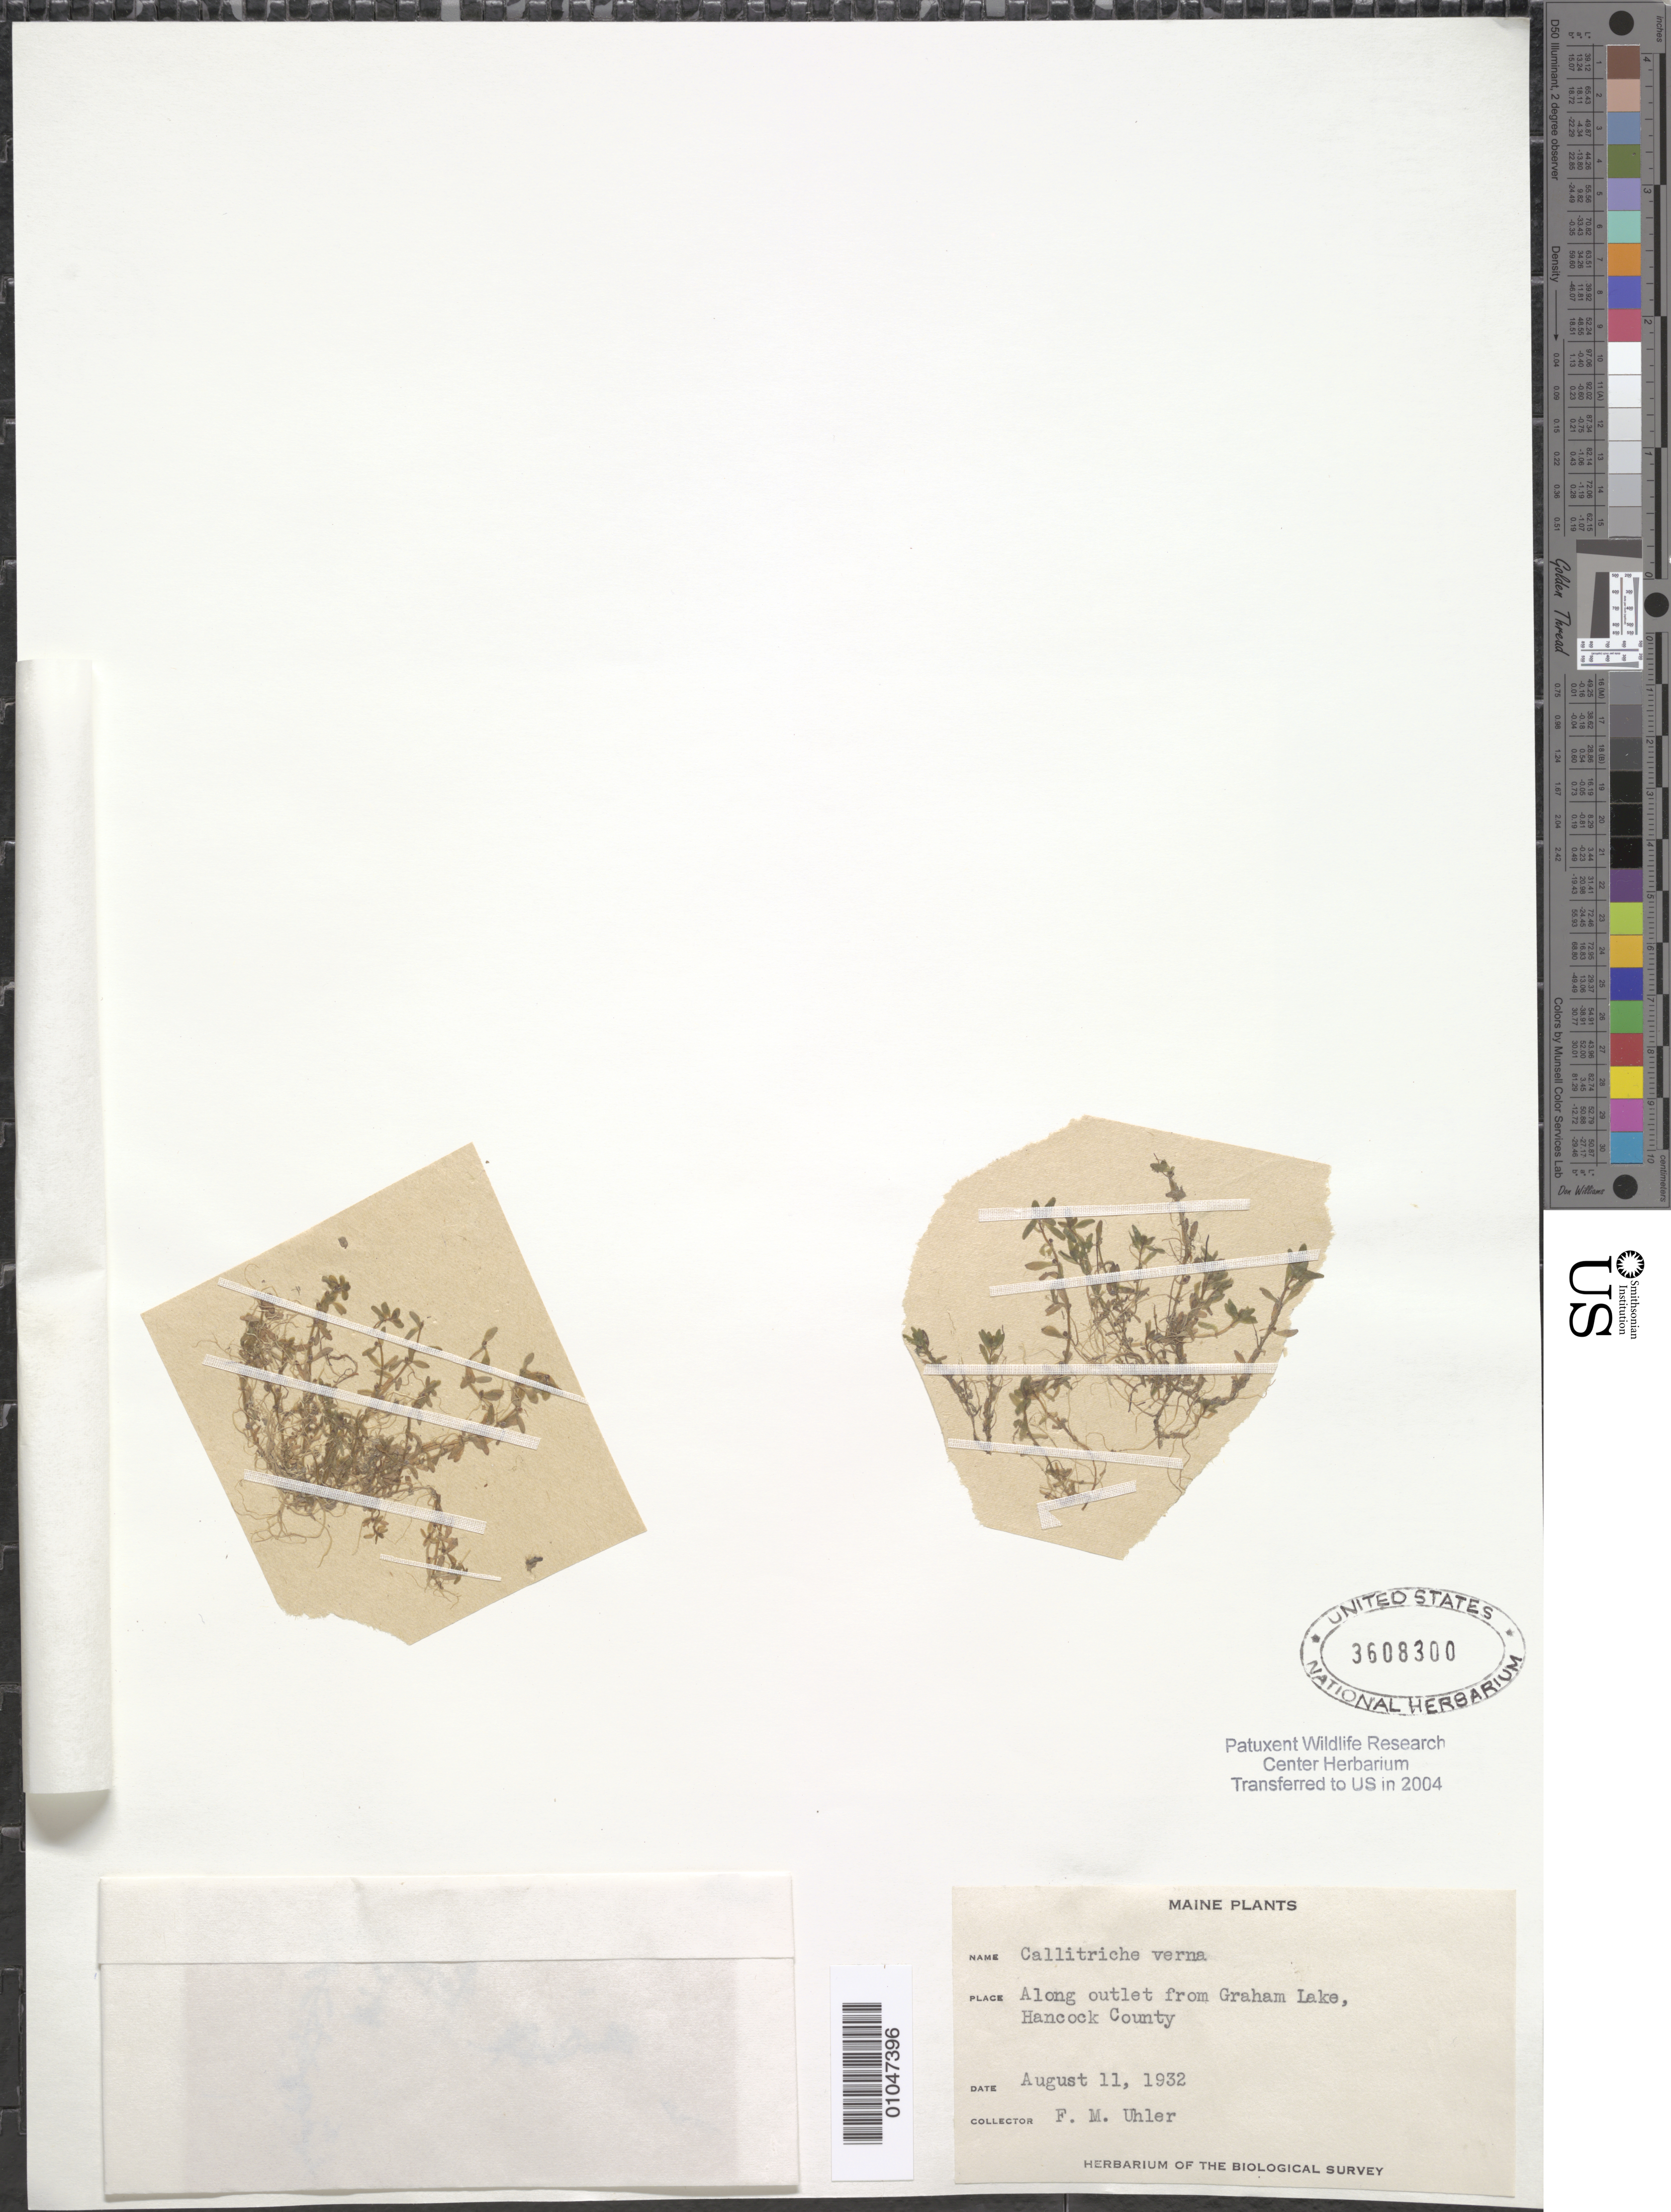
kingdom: Plantae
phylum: Tracheophyta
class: Magnoliopsida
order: Lamiales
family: Plantaginaceae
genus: Callitriche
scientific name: Callitriche verna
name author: L.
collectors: F. M. Uhler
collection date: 1932-08-11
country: United States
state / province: Maine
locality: Along outlet from Graham Lake, Hancock County.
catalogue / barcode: US 3608300